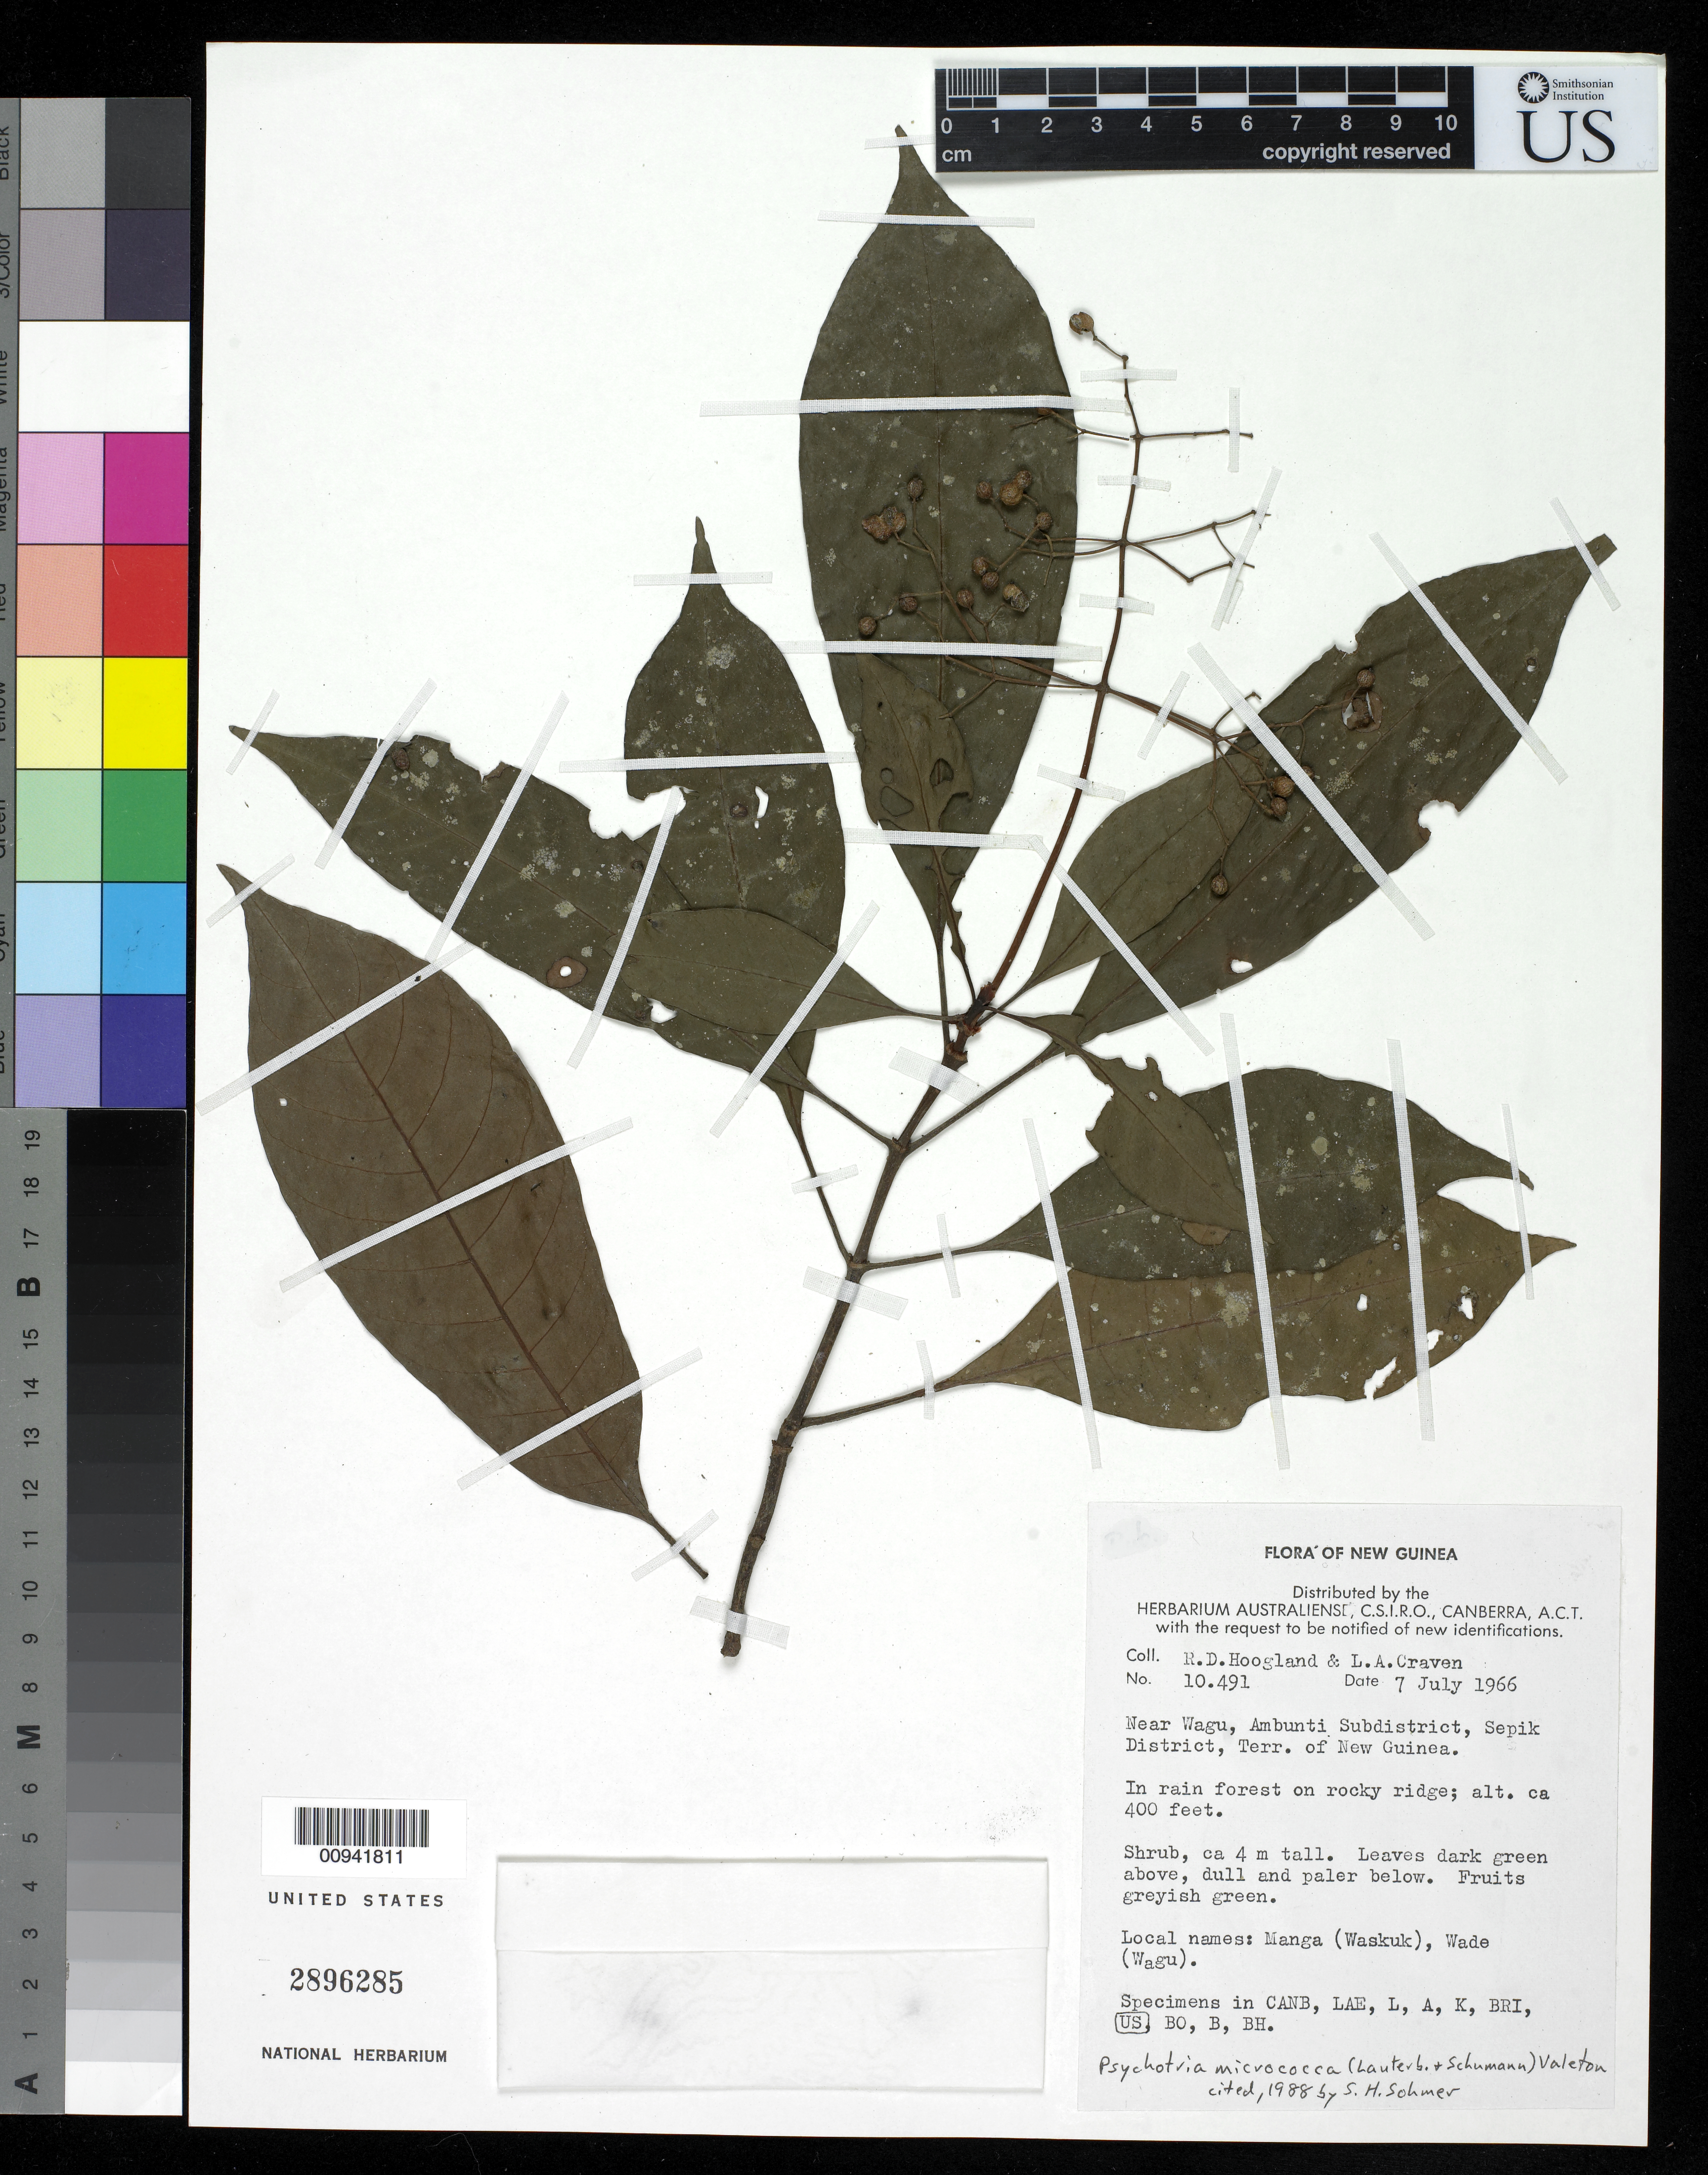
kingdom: Plantae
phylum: Tracheophyta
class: Magnoliopsida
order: Gentianales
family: Rubiaceae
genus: Psychotria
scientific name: Psychotria micrococca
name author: (Lauterb. & Shumann) Valeton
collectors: R. D. Hoogland & L. A. Craven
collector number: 10491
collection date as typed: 07 Jul 1966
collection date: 1966-07-07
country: Papua New Guinea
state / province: East Sepik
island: New Guinea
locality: Near Wagu, Ambunti Subdistrict, Sepik District.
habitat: In rain forest on rocky ridge.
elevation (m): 122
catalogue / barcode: US 2896285